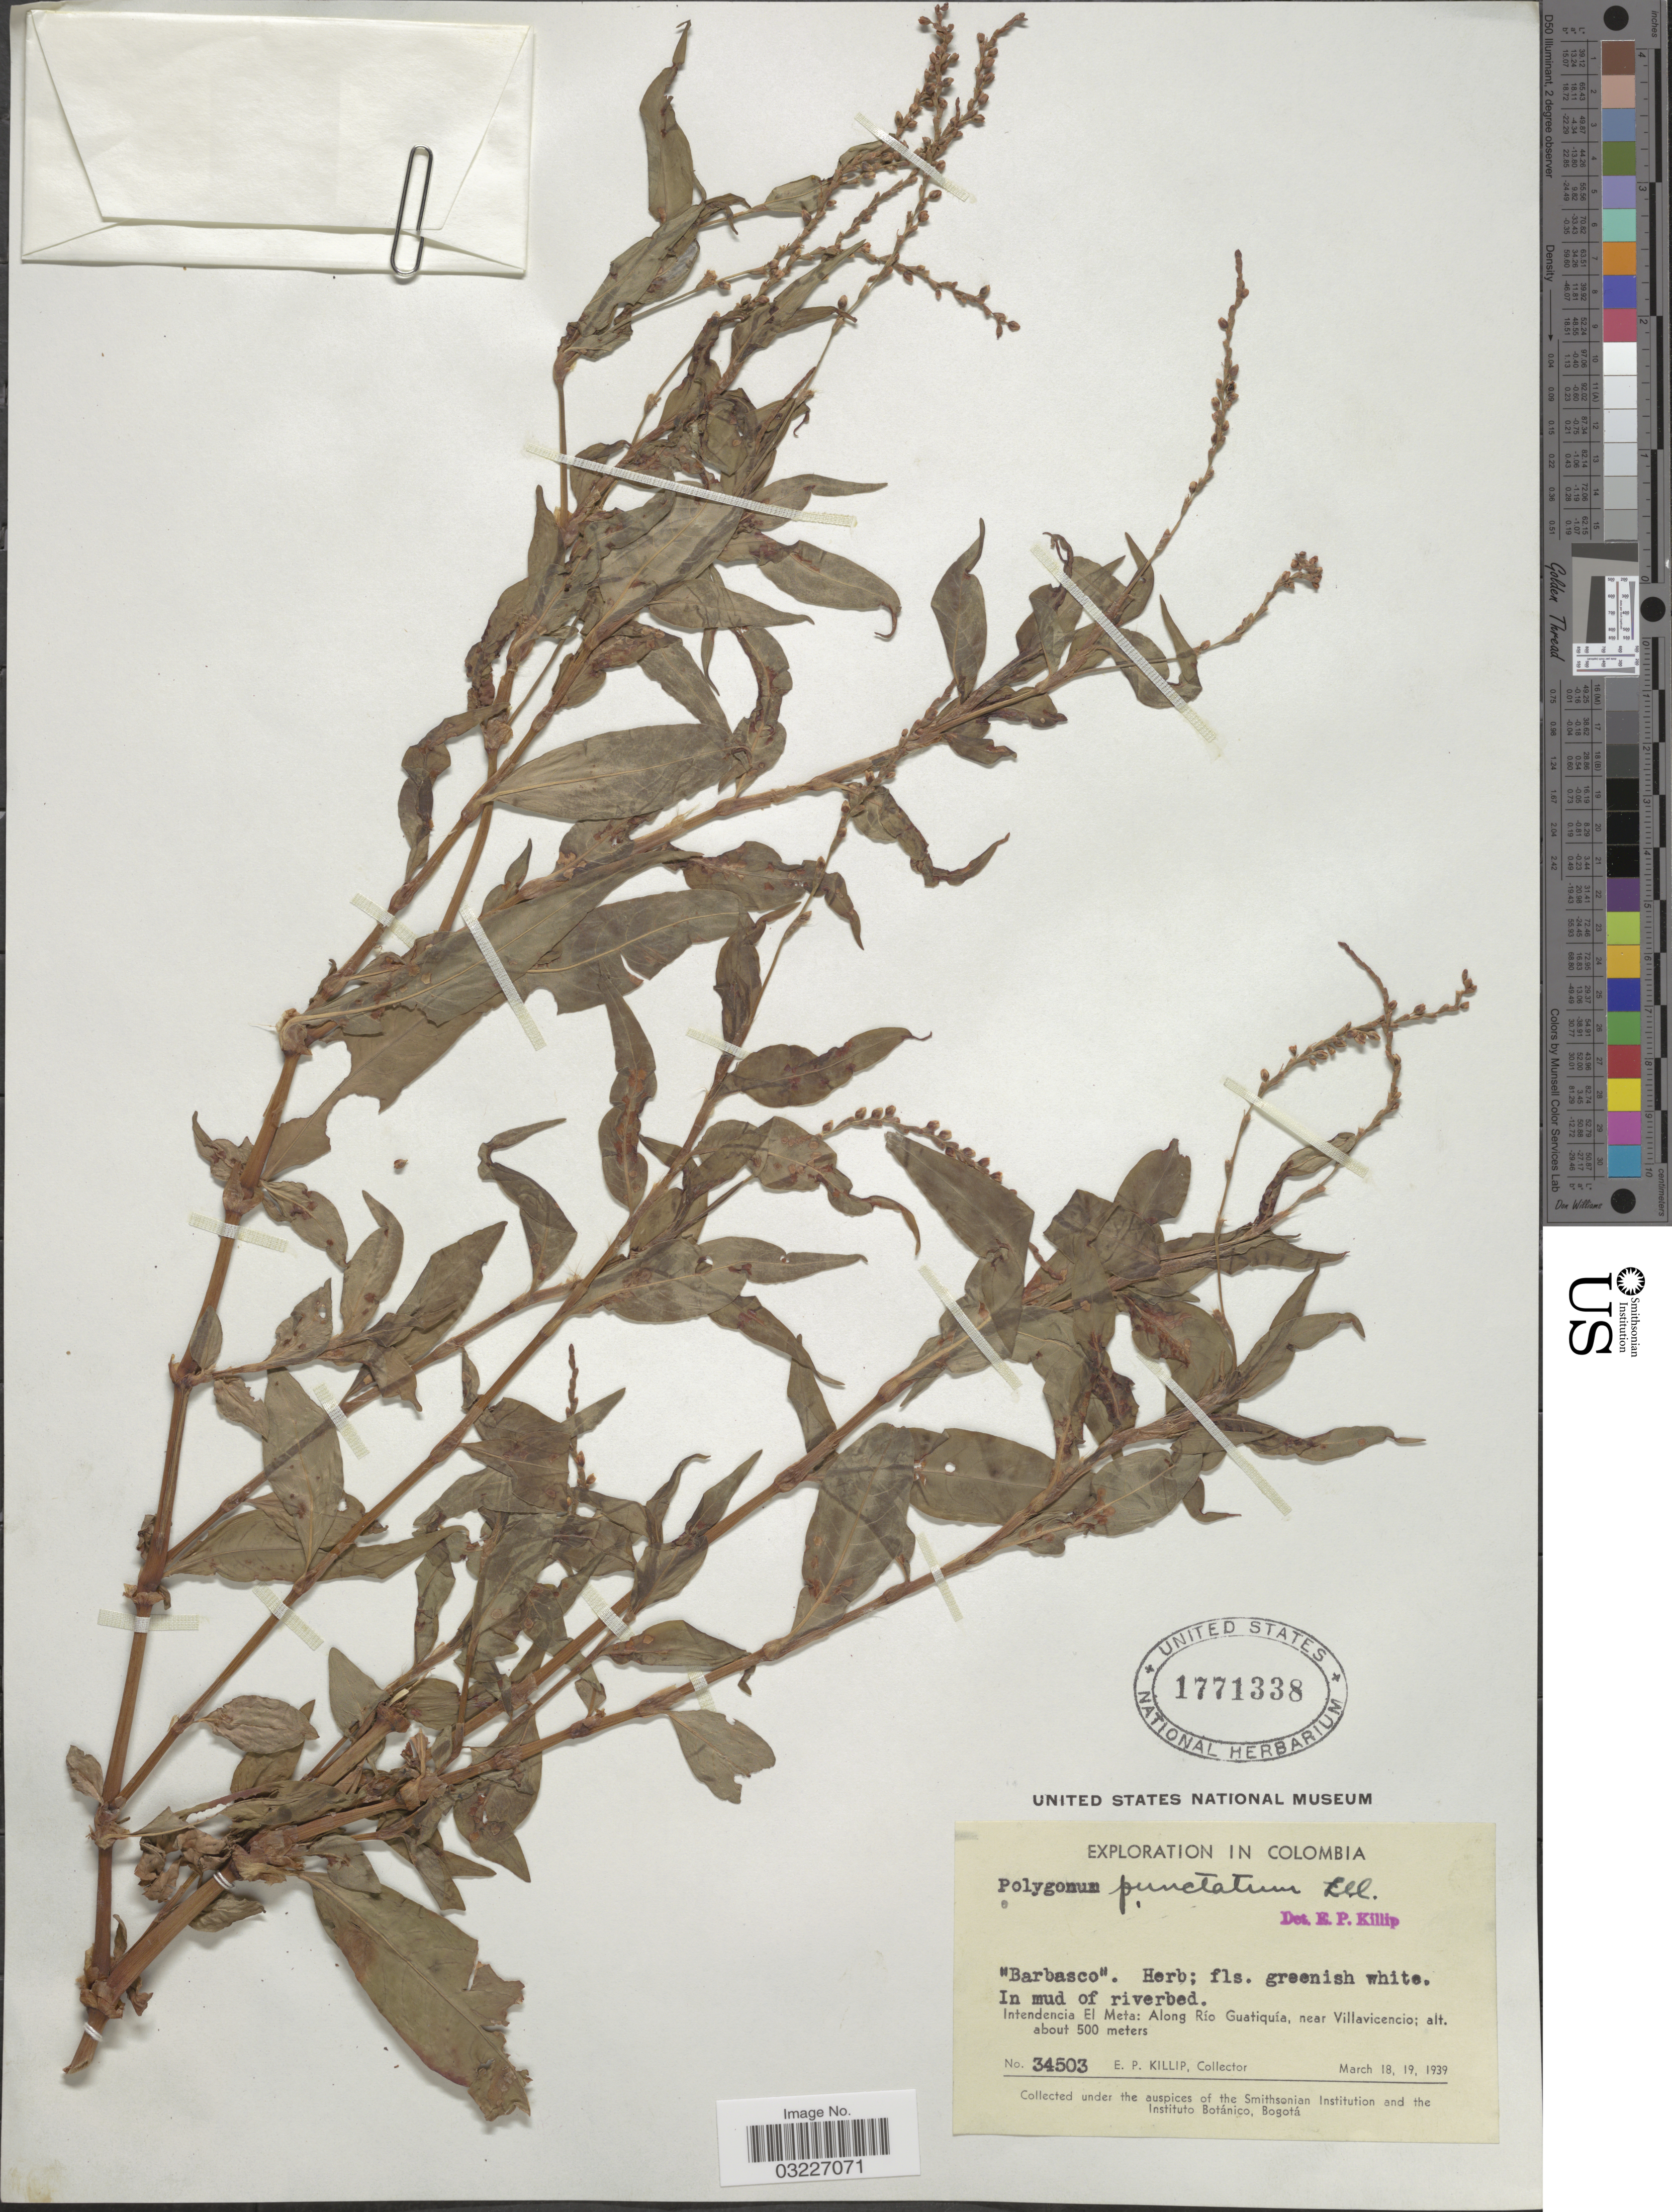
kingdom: Plantae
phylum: Tracheophyta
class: Magnoliopsida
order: Caryophyllales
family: Polygonaceae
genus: Polygonum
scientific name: Polygonum opelousanum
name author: Riddell ex Small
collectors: E. P. Killip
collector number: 34503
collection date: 1939-03-18/1939-03-19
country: Colombia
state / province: Meta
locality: Intendencia El Meta: Along Río Guatiquía, near Villavicencio.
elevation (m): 500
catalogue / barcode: US 1771338